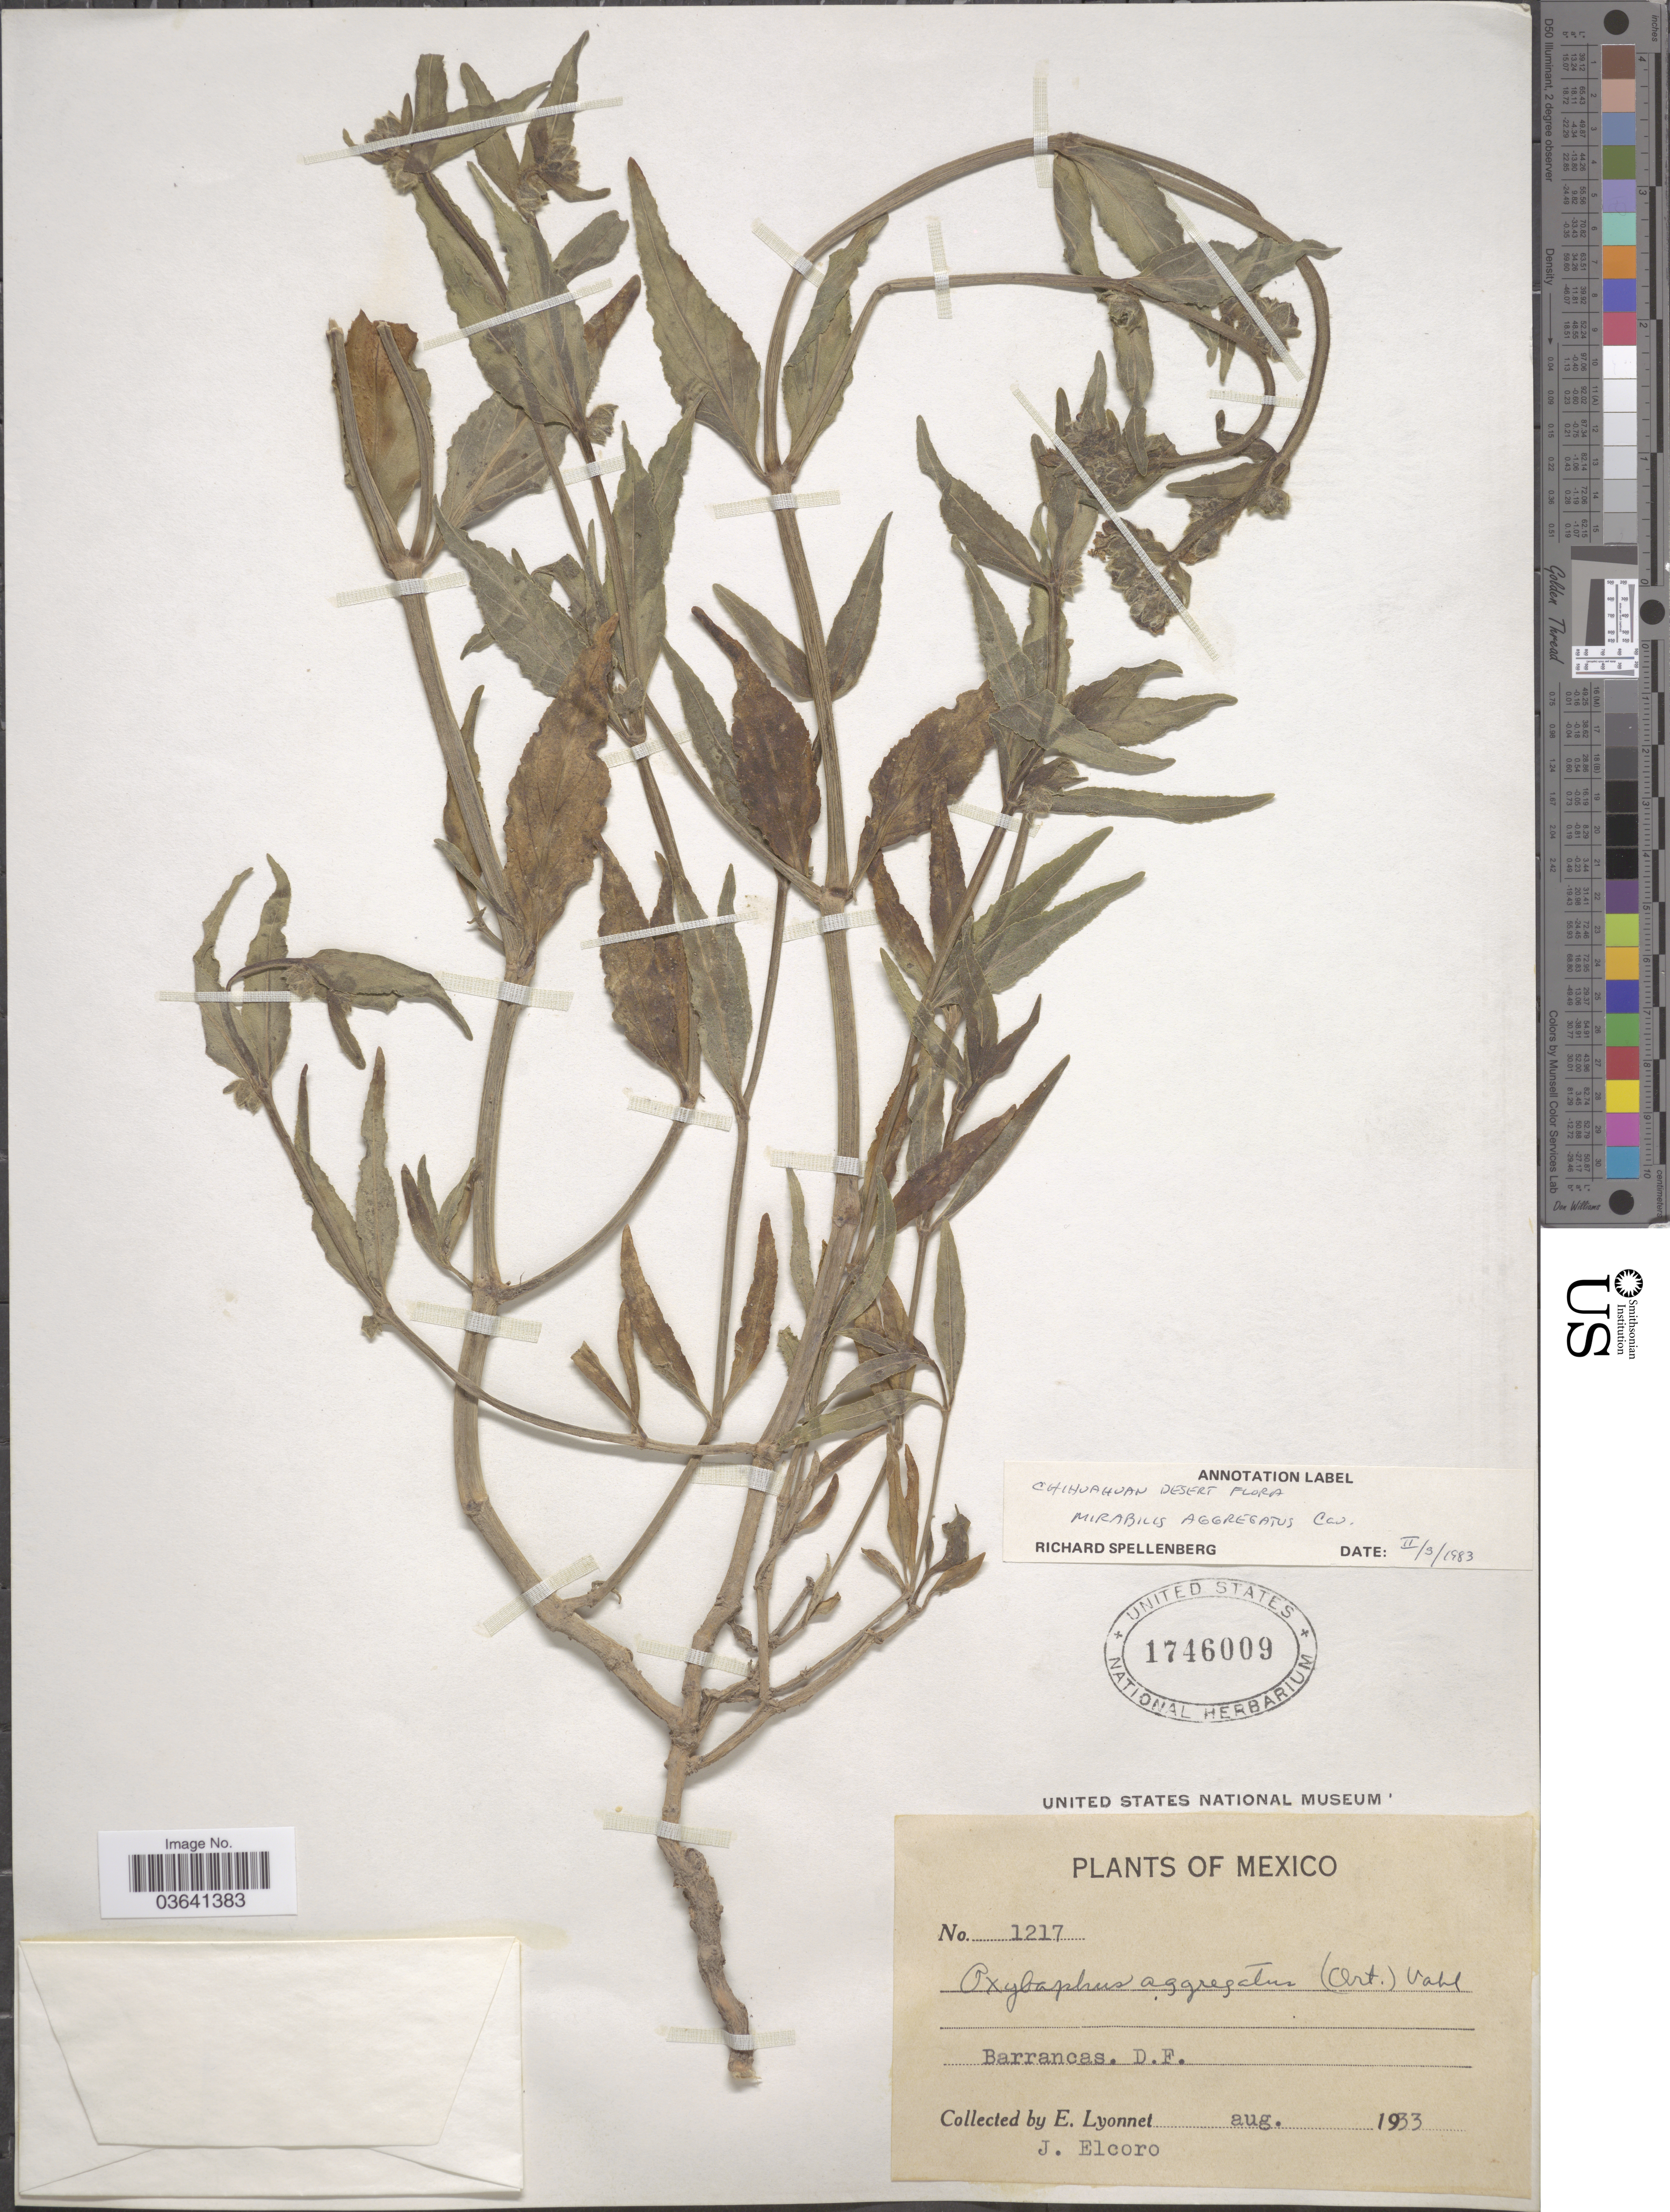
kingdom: Plantae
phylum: Tracheophyta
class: Magnoliopsida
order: Caryophyllales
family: Nyctaginaceae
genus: Mirabilis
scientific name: Mirabilis aggregata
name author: (Ortega) Cav.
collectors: E. Lyonnet & J. Elcoro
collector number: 1217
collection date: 1933-08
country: Mexico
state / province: Distrito Federal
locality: Barrancas.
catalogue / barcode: US 1746009